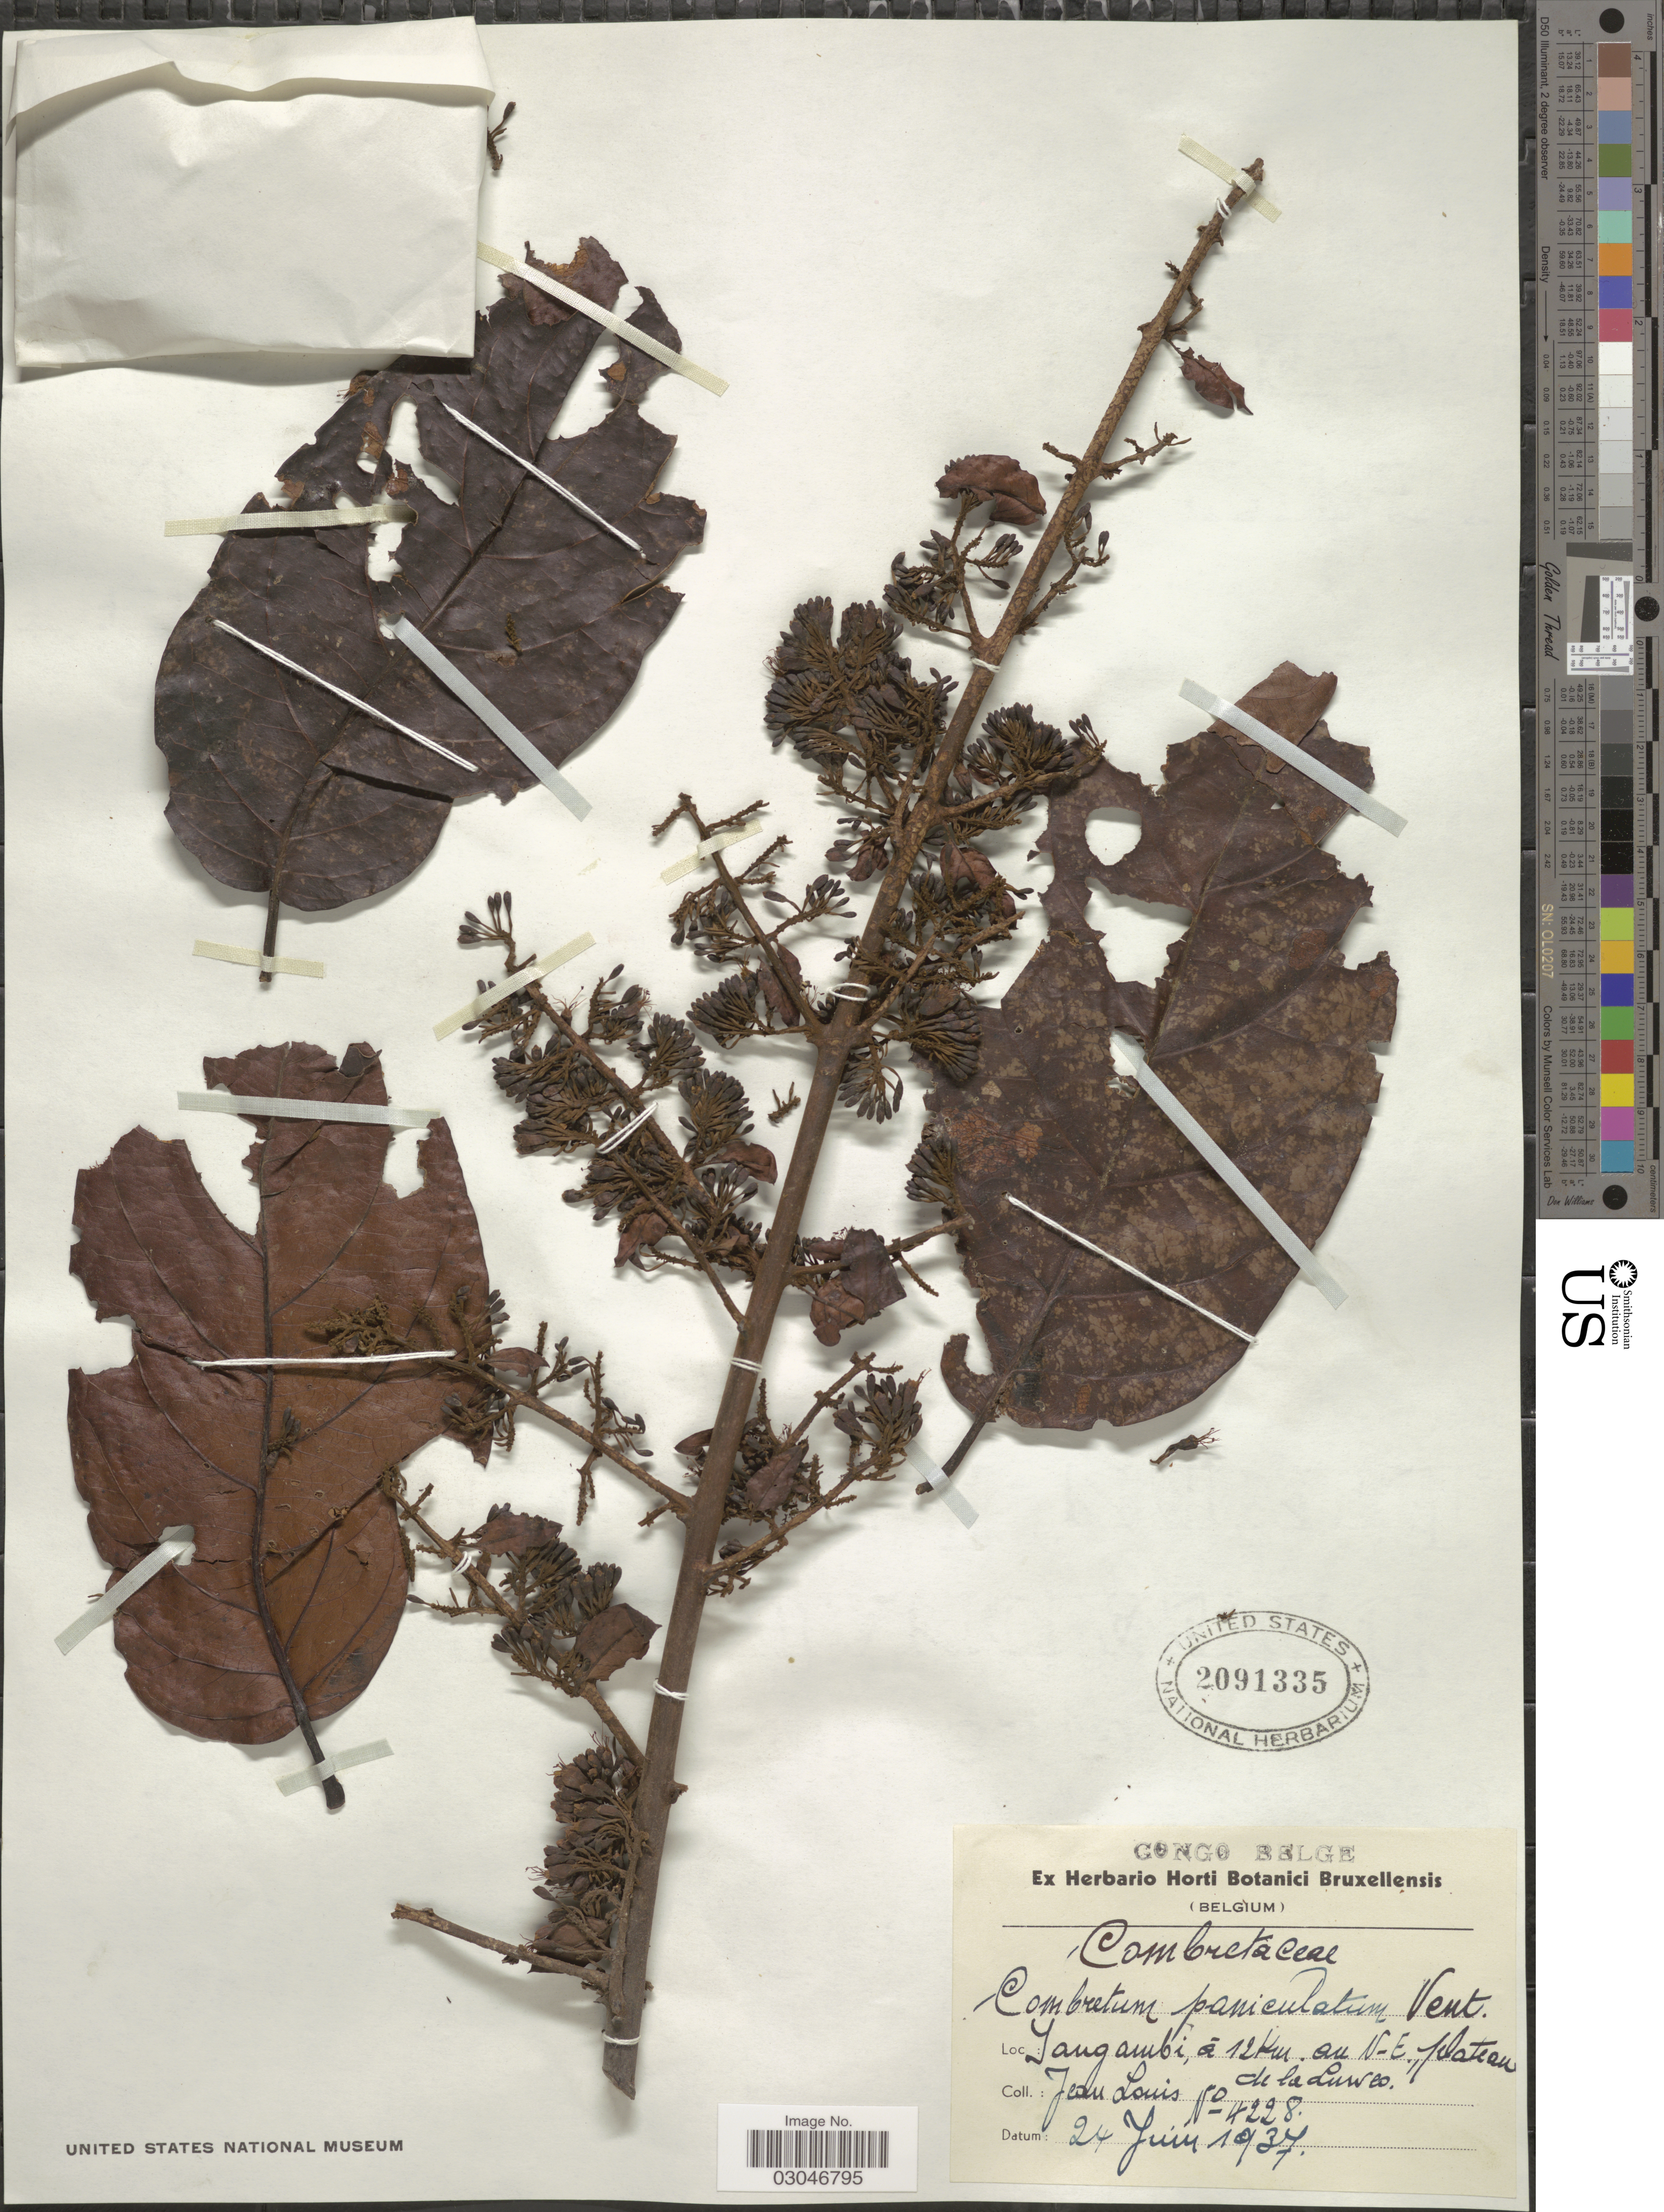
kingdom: Plantae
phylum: Tracheophyta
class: Magnoliopsida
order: Myrtales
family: Combretaceae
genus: Combretum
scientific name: Combretum paniculatum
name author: Vent.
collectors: J. Louis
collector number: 4228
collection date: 1937-06-24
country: Congo, Democratic Republic of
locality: Yangambi, á 12 Km. au N-E, plateau de la Luweo.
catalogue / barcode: US 2091335